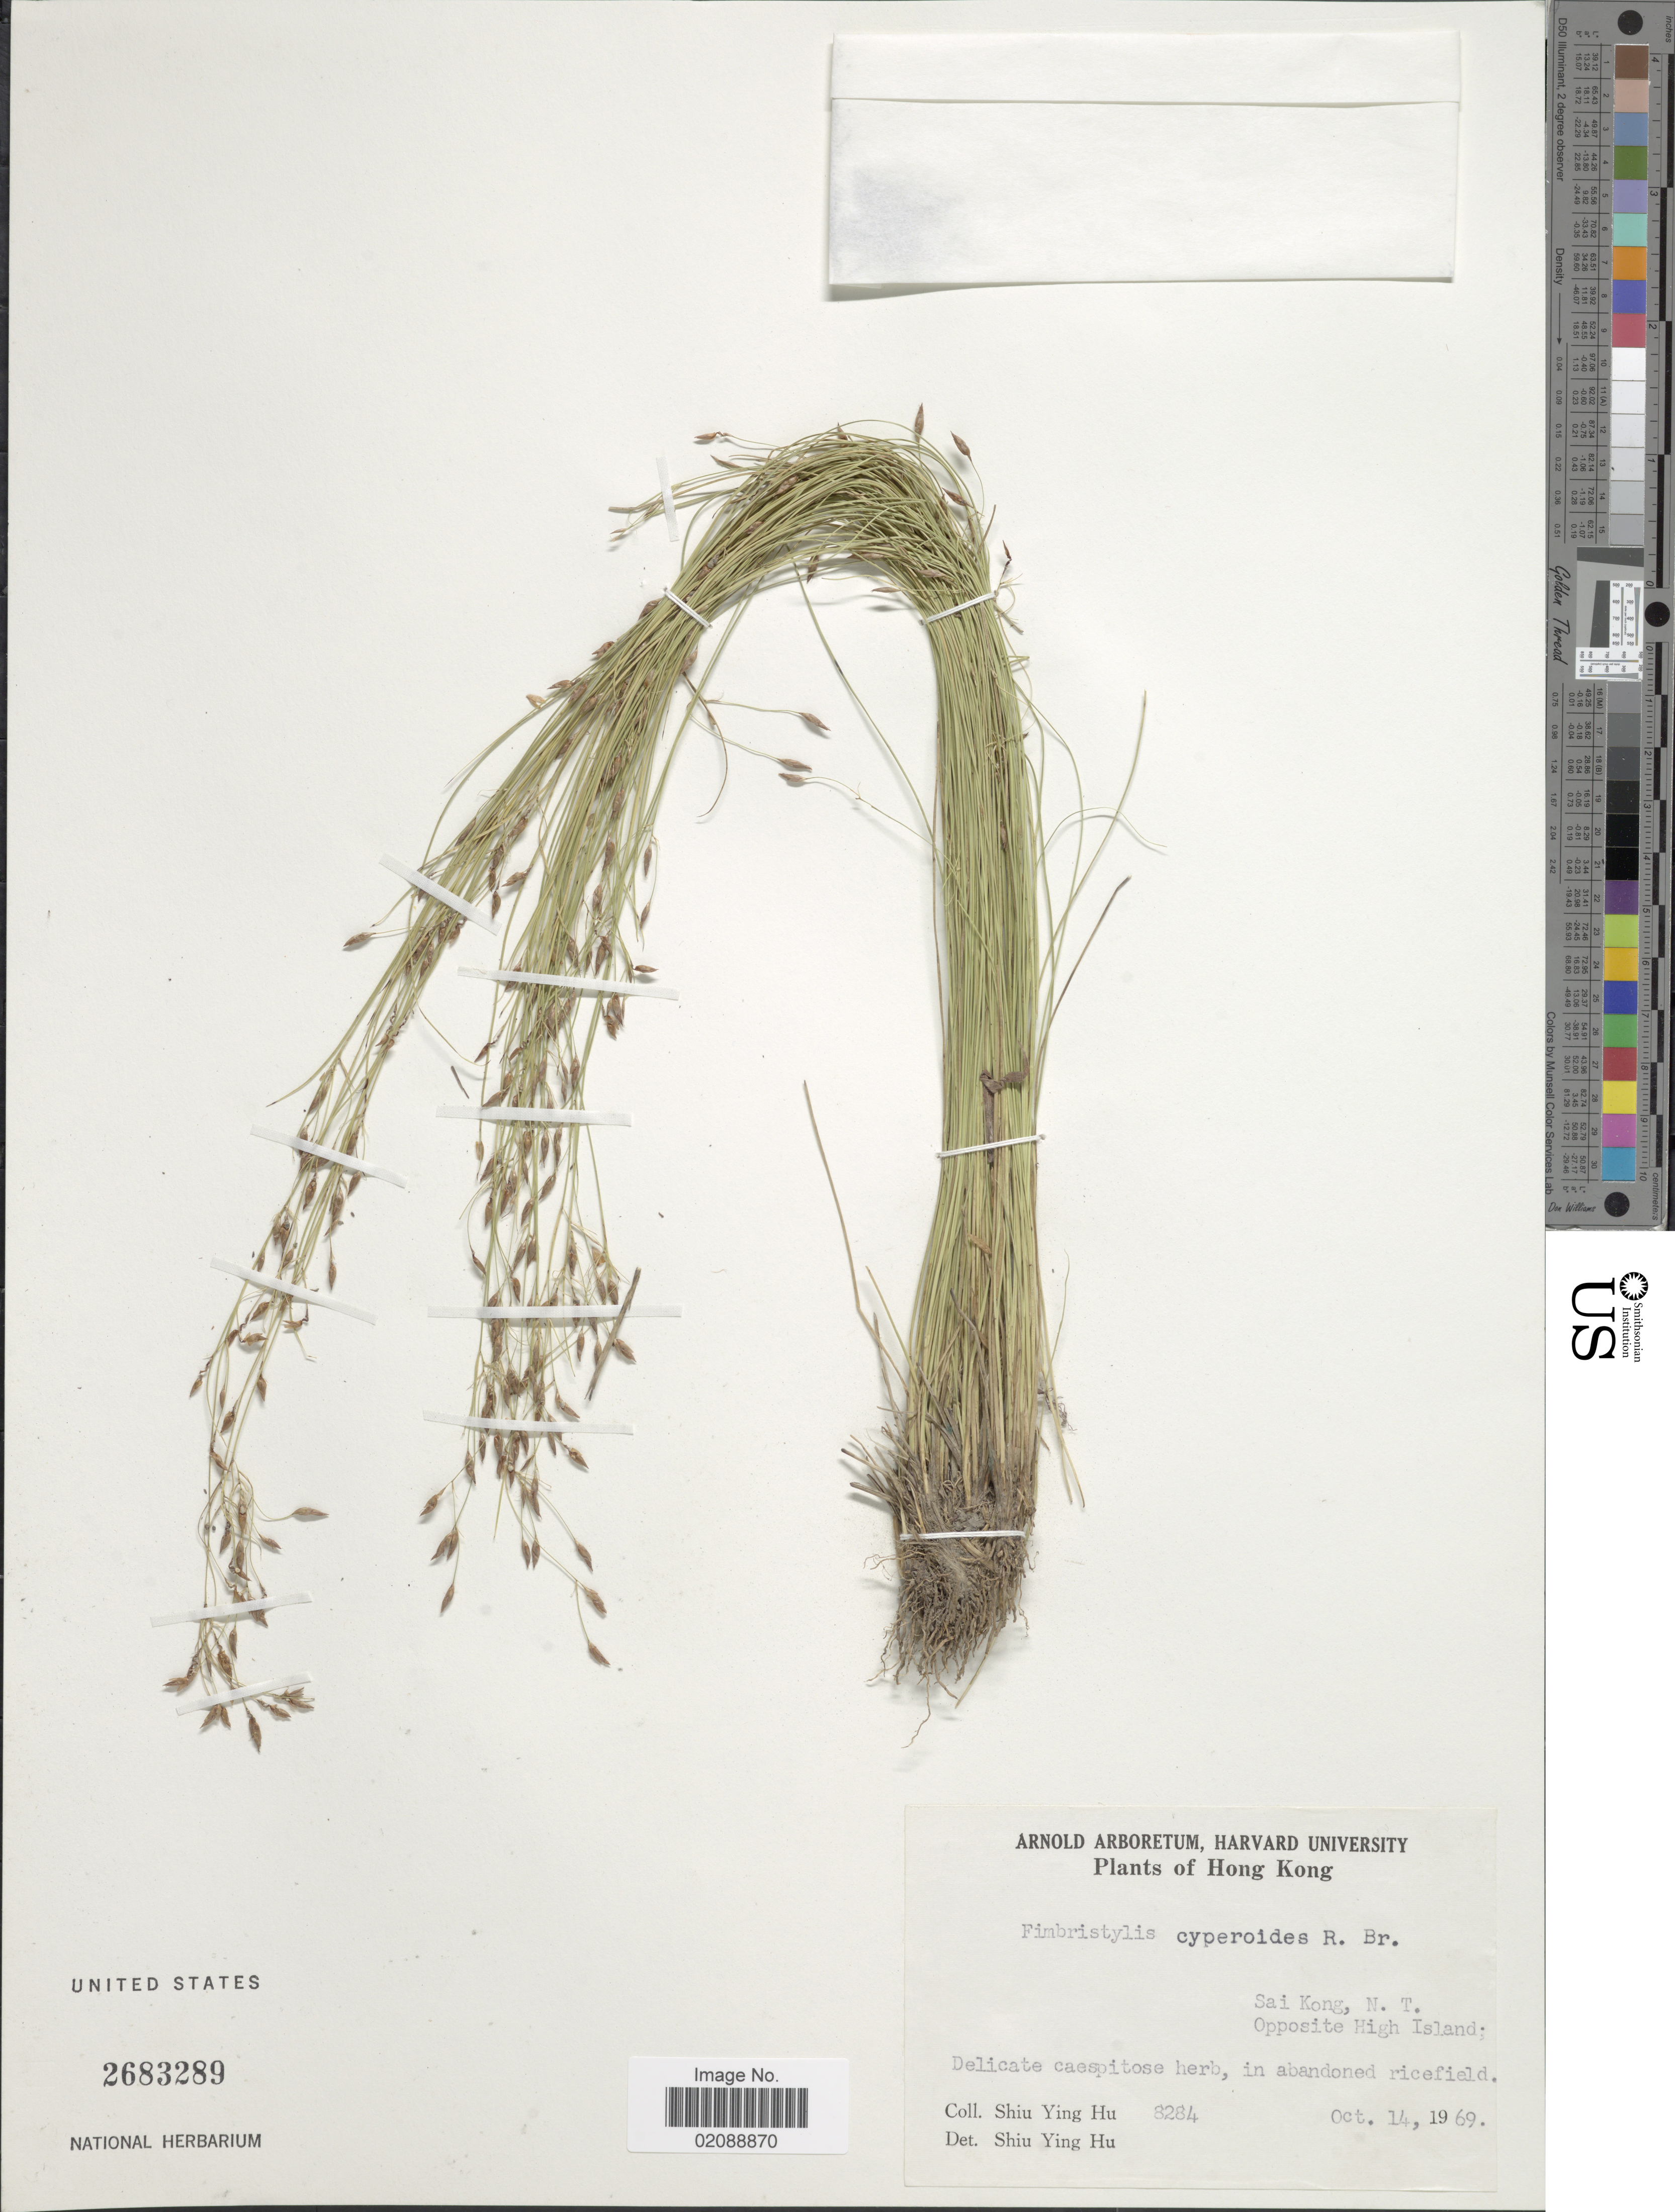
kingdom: Plantae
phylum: Tracheophyta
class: Liliopsida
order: Poales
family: Cyperaceae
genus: Fimbristylis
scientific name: Fimbristylis sp.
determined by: Strong, Mark T., (BOT), Smithsonian Institution - National Museum of Natural History (UNITED STATES)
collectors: S. Y. Hu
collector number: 8284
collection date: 1969-10-14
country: China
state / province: Hong Kong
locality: In abandoned ricefield, Sai Kong, N.T., Opposite High Island.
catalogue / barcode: US 2683289